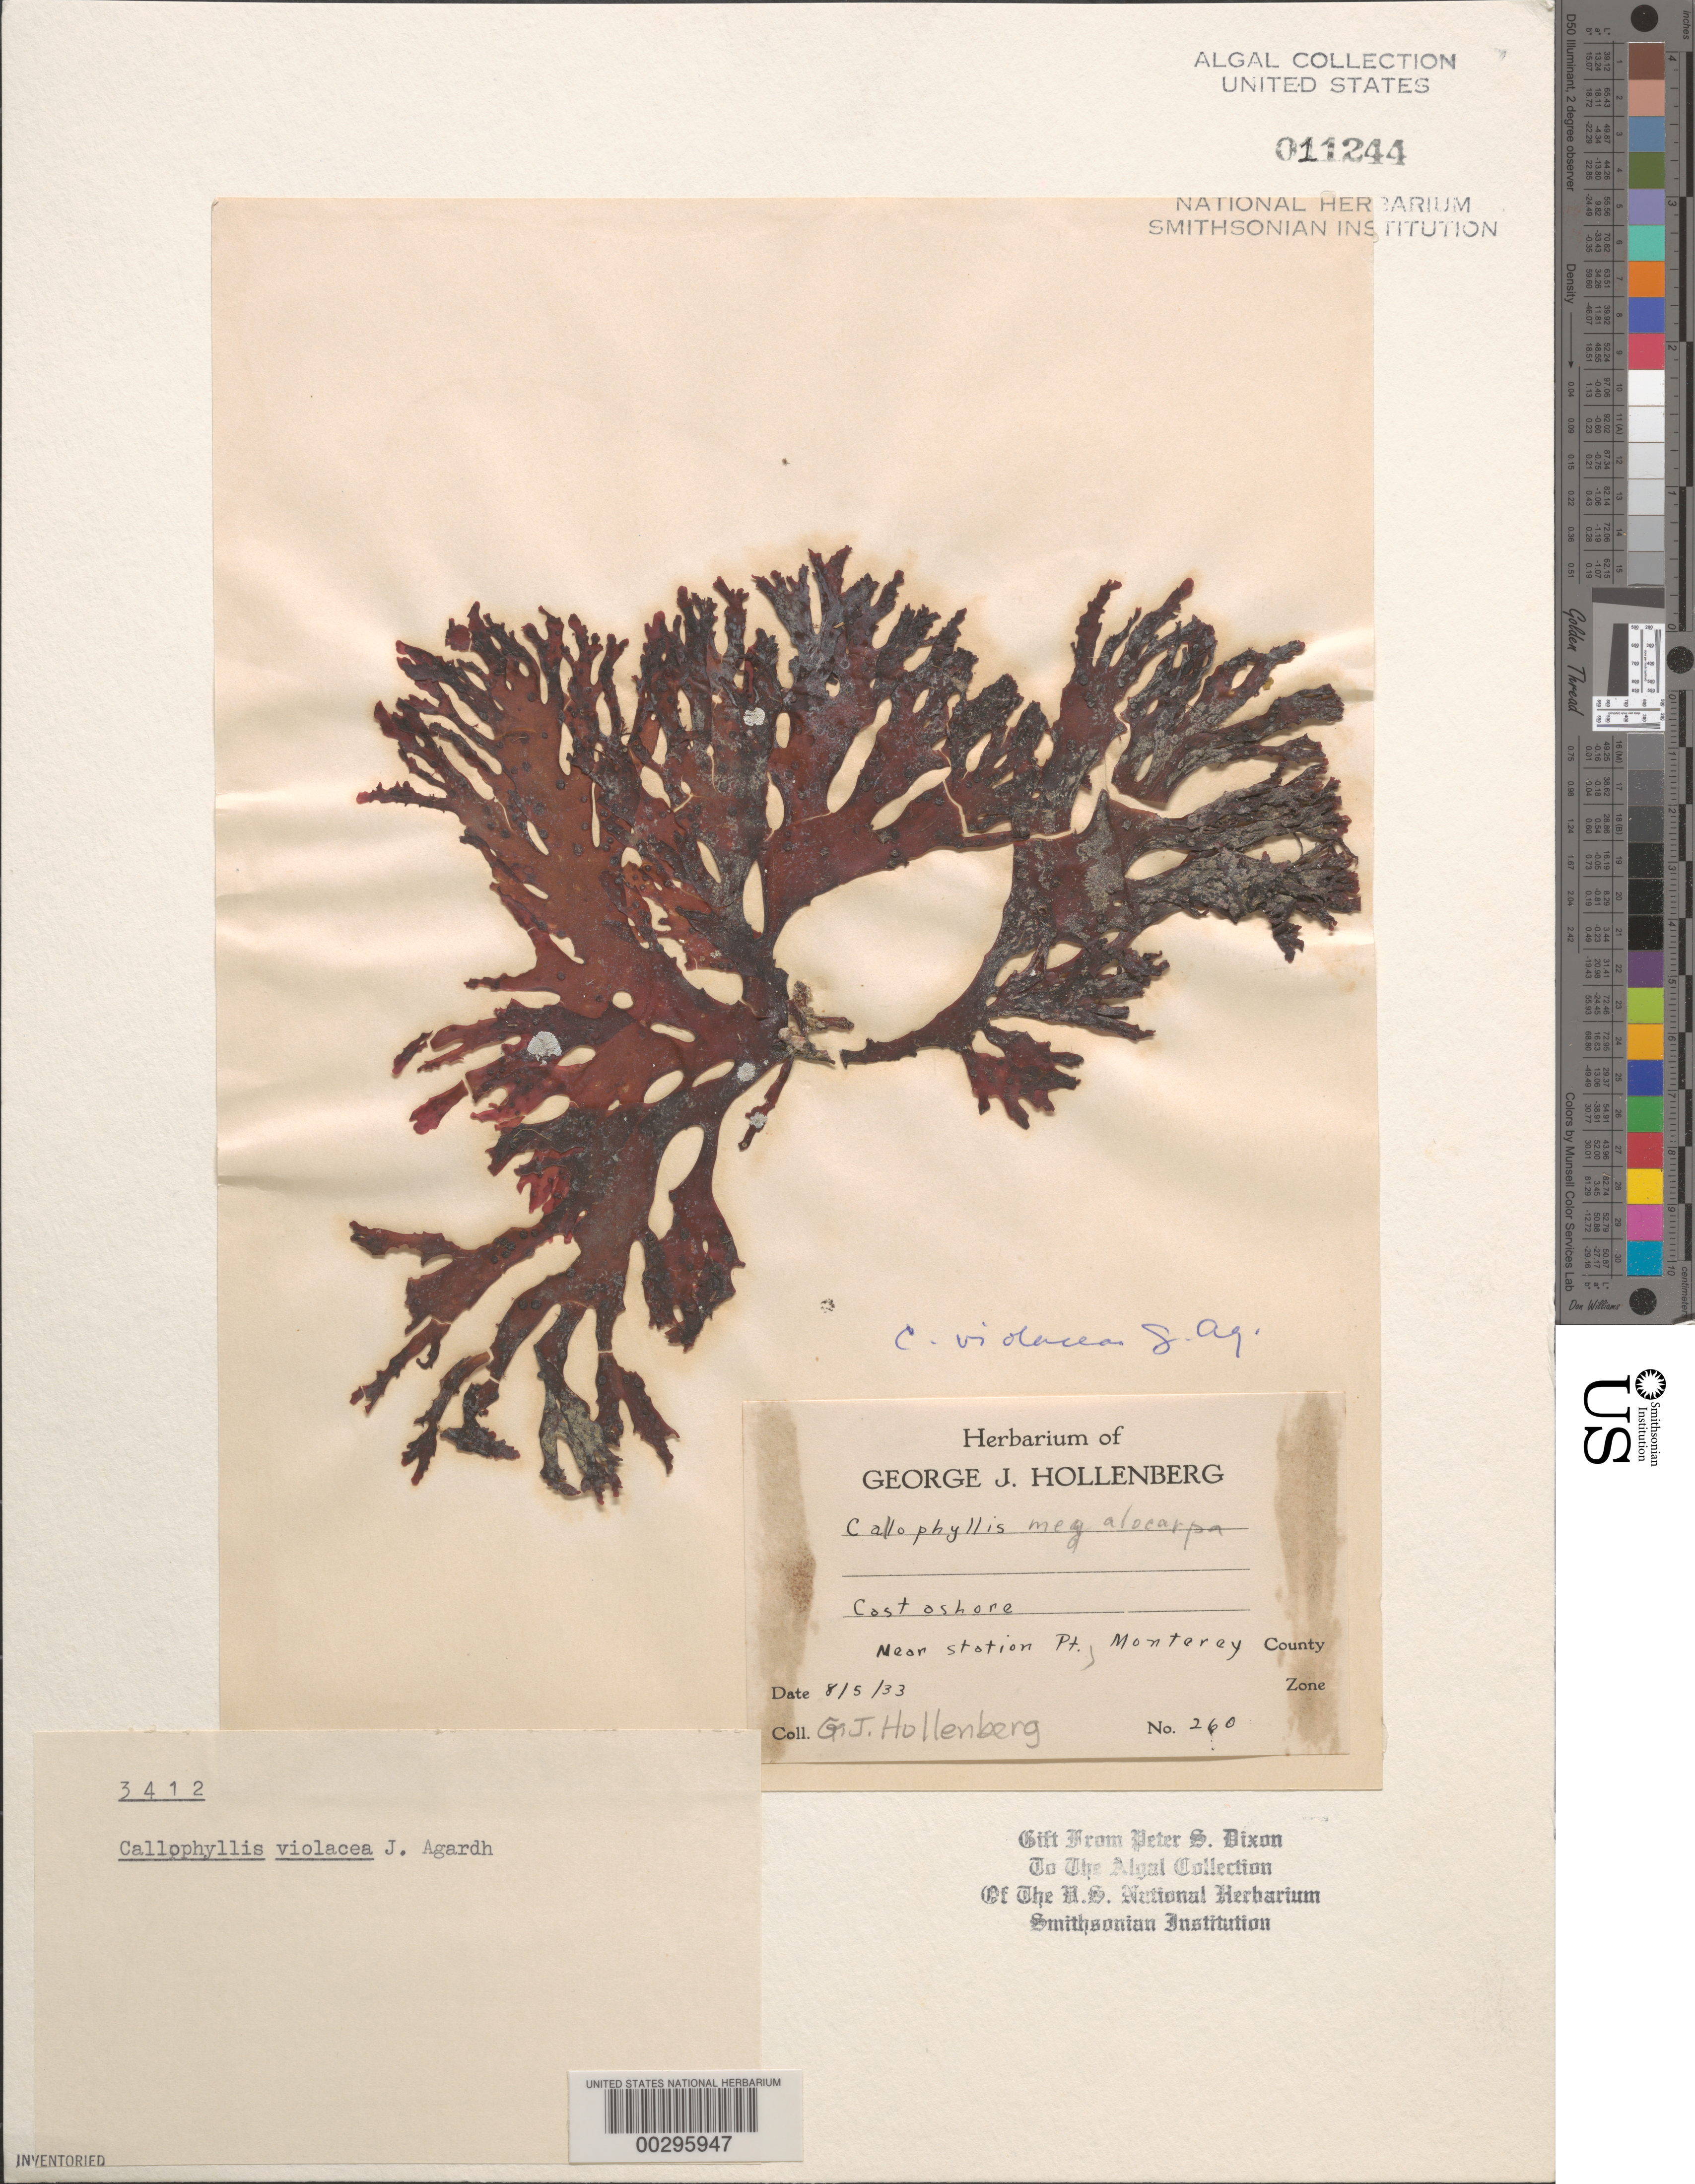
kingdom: Plantae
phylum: Rhodophyta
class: Florideophyceae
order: Gigartinales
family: Kallymeniaceae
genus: Callophyllis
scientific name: Callophyllis violacea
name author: J. Agardh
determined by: Dixon, P. S.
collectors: G. Hollenberg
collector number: GJH 260 & PSD 3412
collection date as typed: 05 Aug 1933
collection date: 1933-08-05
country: United States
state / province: California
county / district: Monterey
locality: Near Station Point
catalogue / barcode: US 11244